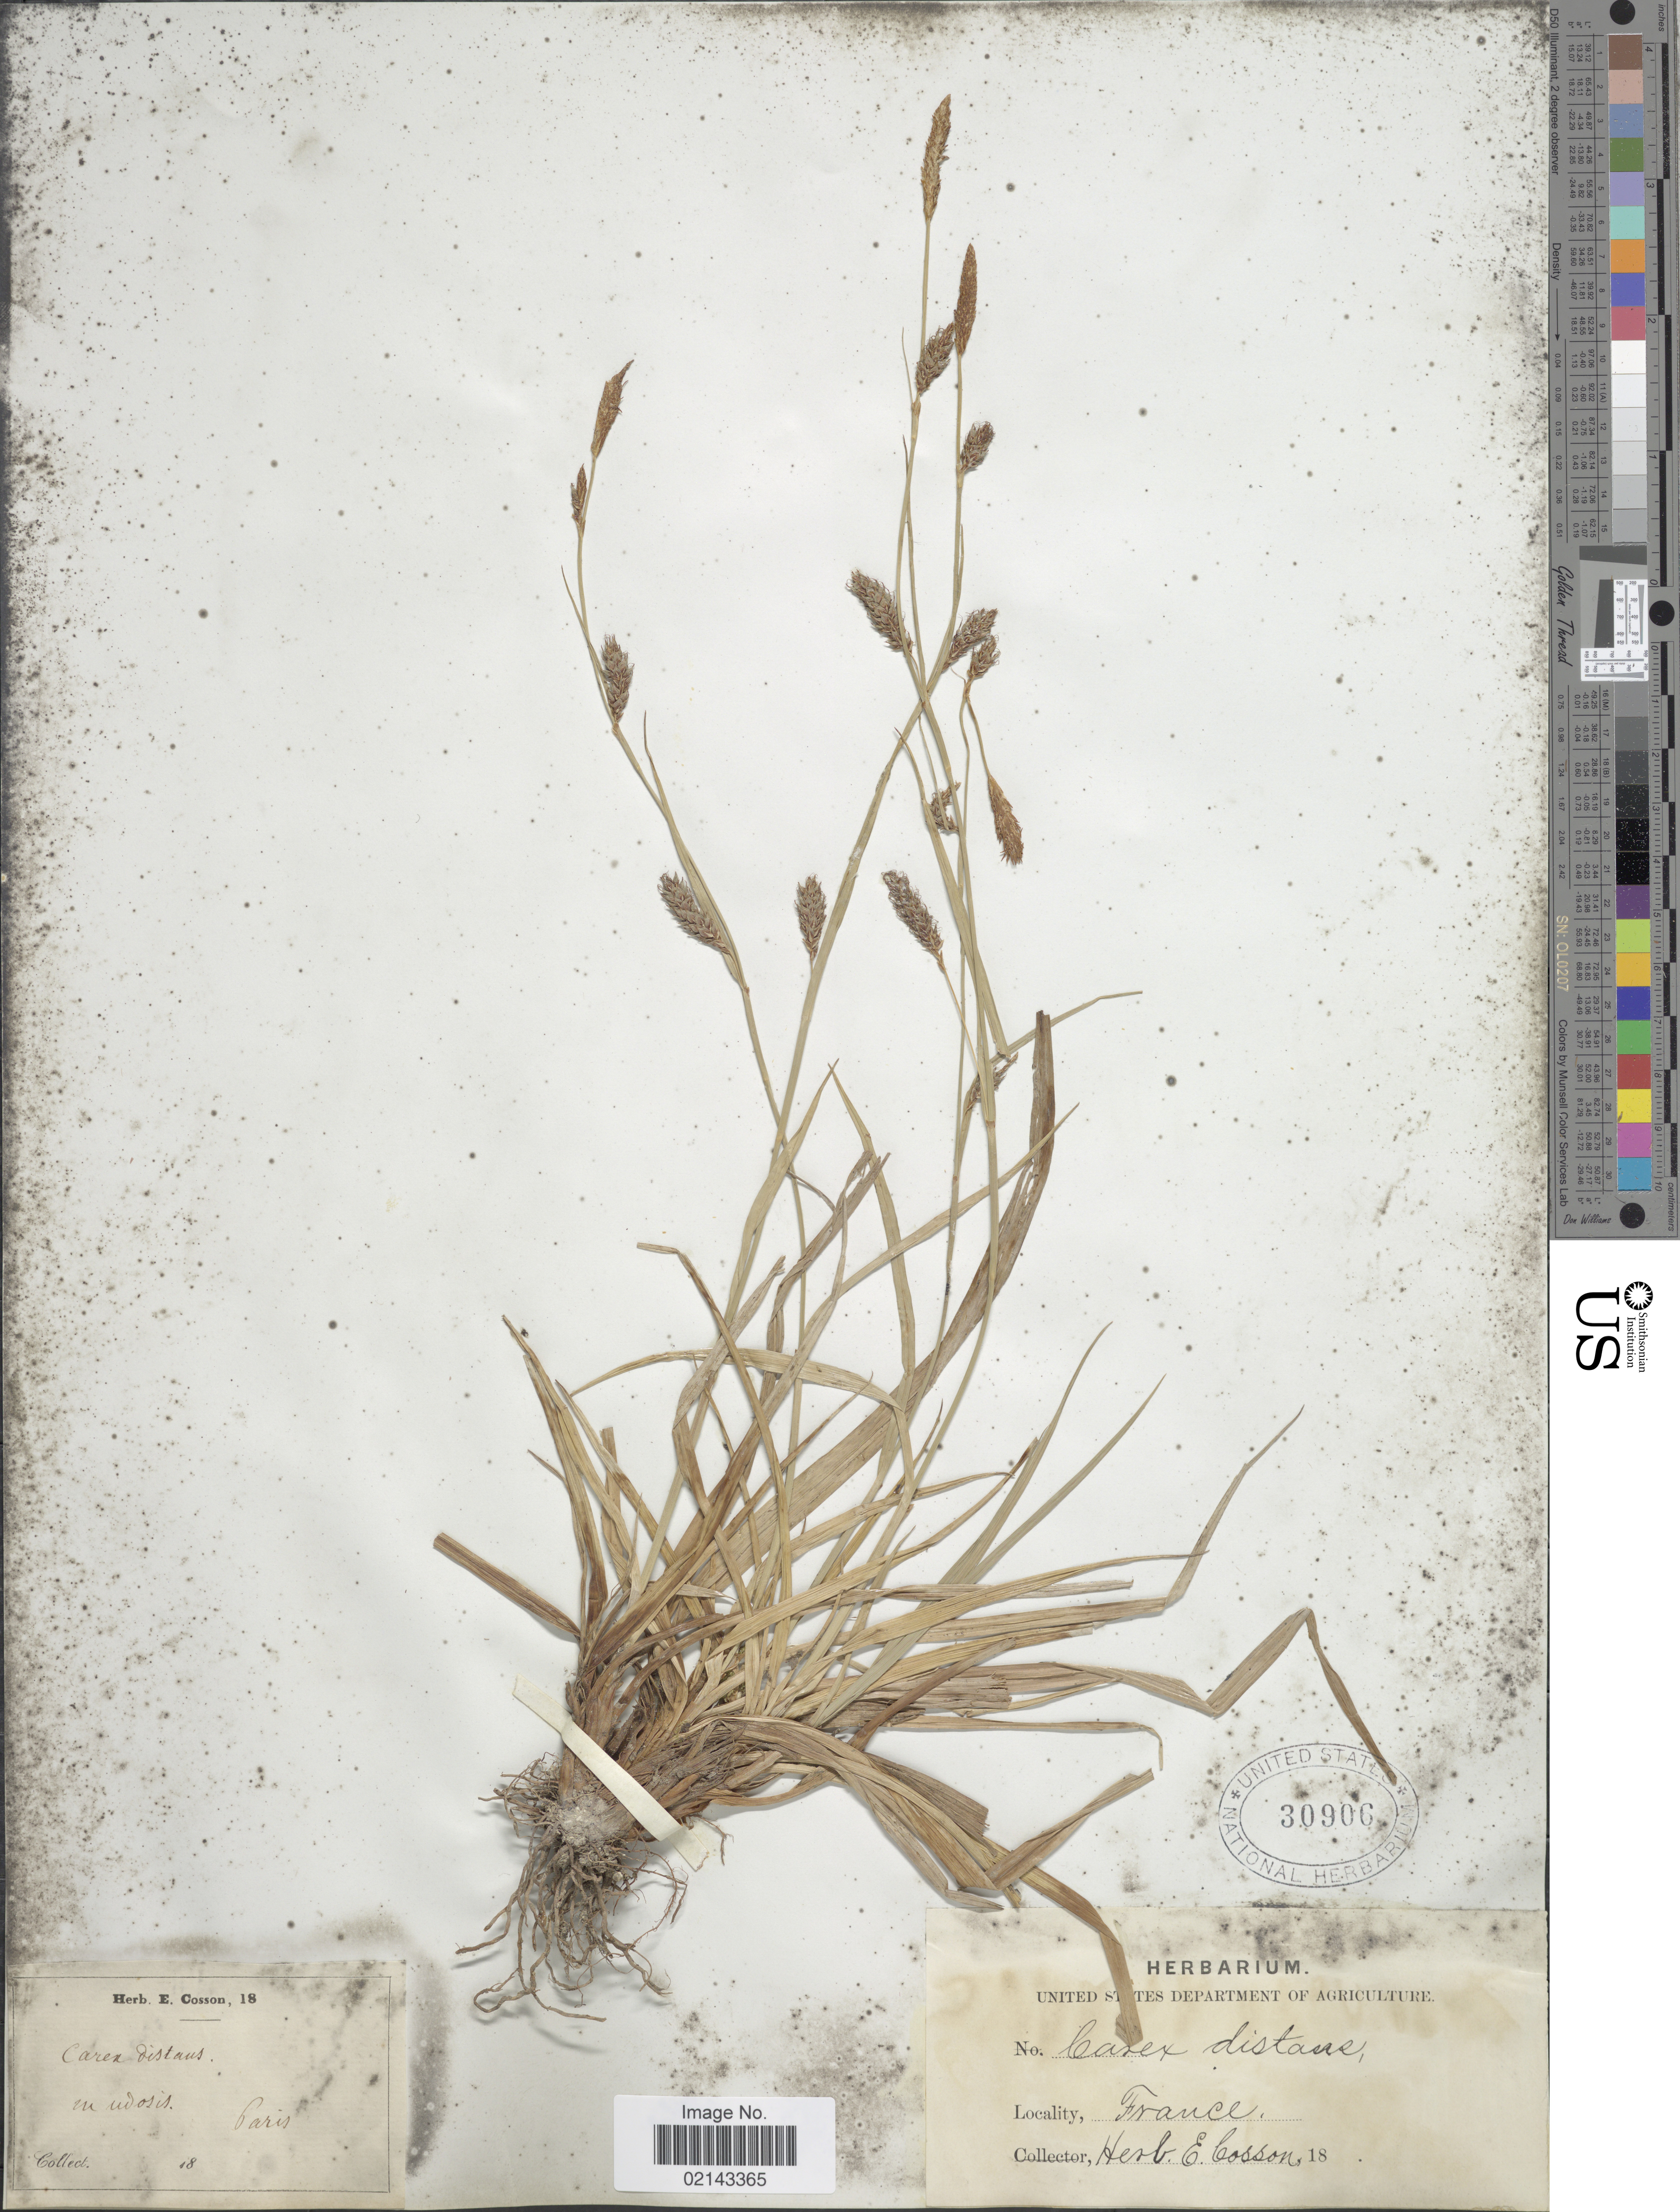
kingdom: Plantae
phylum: Tracheophyta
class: Liliopsida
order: Poales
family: Cyperaceae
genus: Carex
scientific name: Carex distans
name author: L.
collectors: ex herb. Cosson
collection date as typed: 18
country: France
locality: In udosis, Paris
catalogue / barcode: US 30906